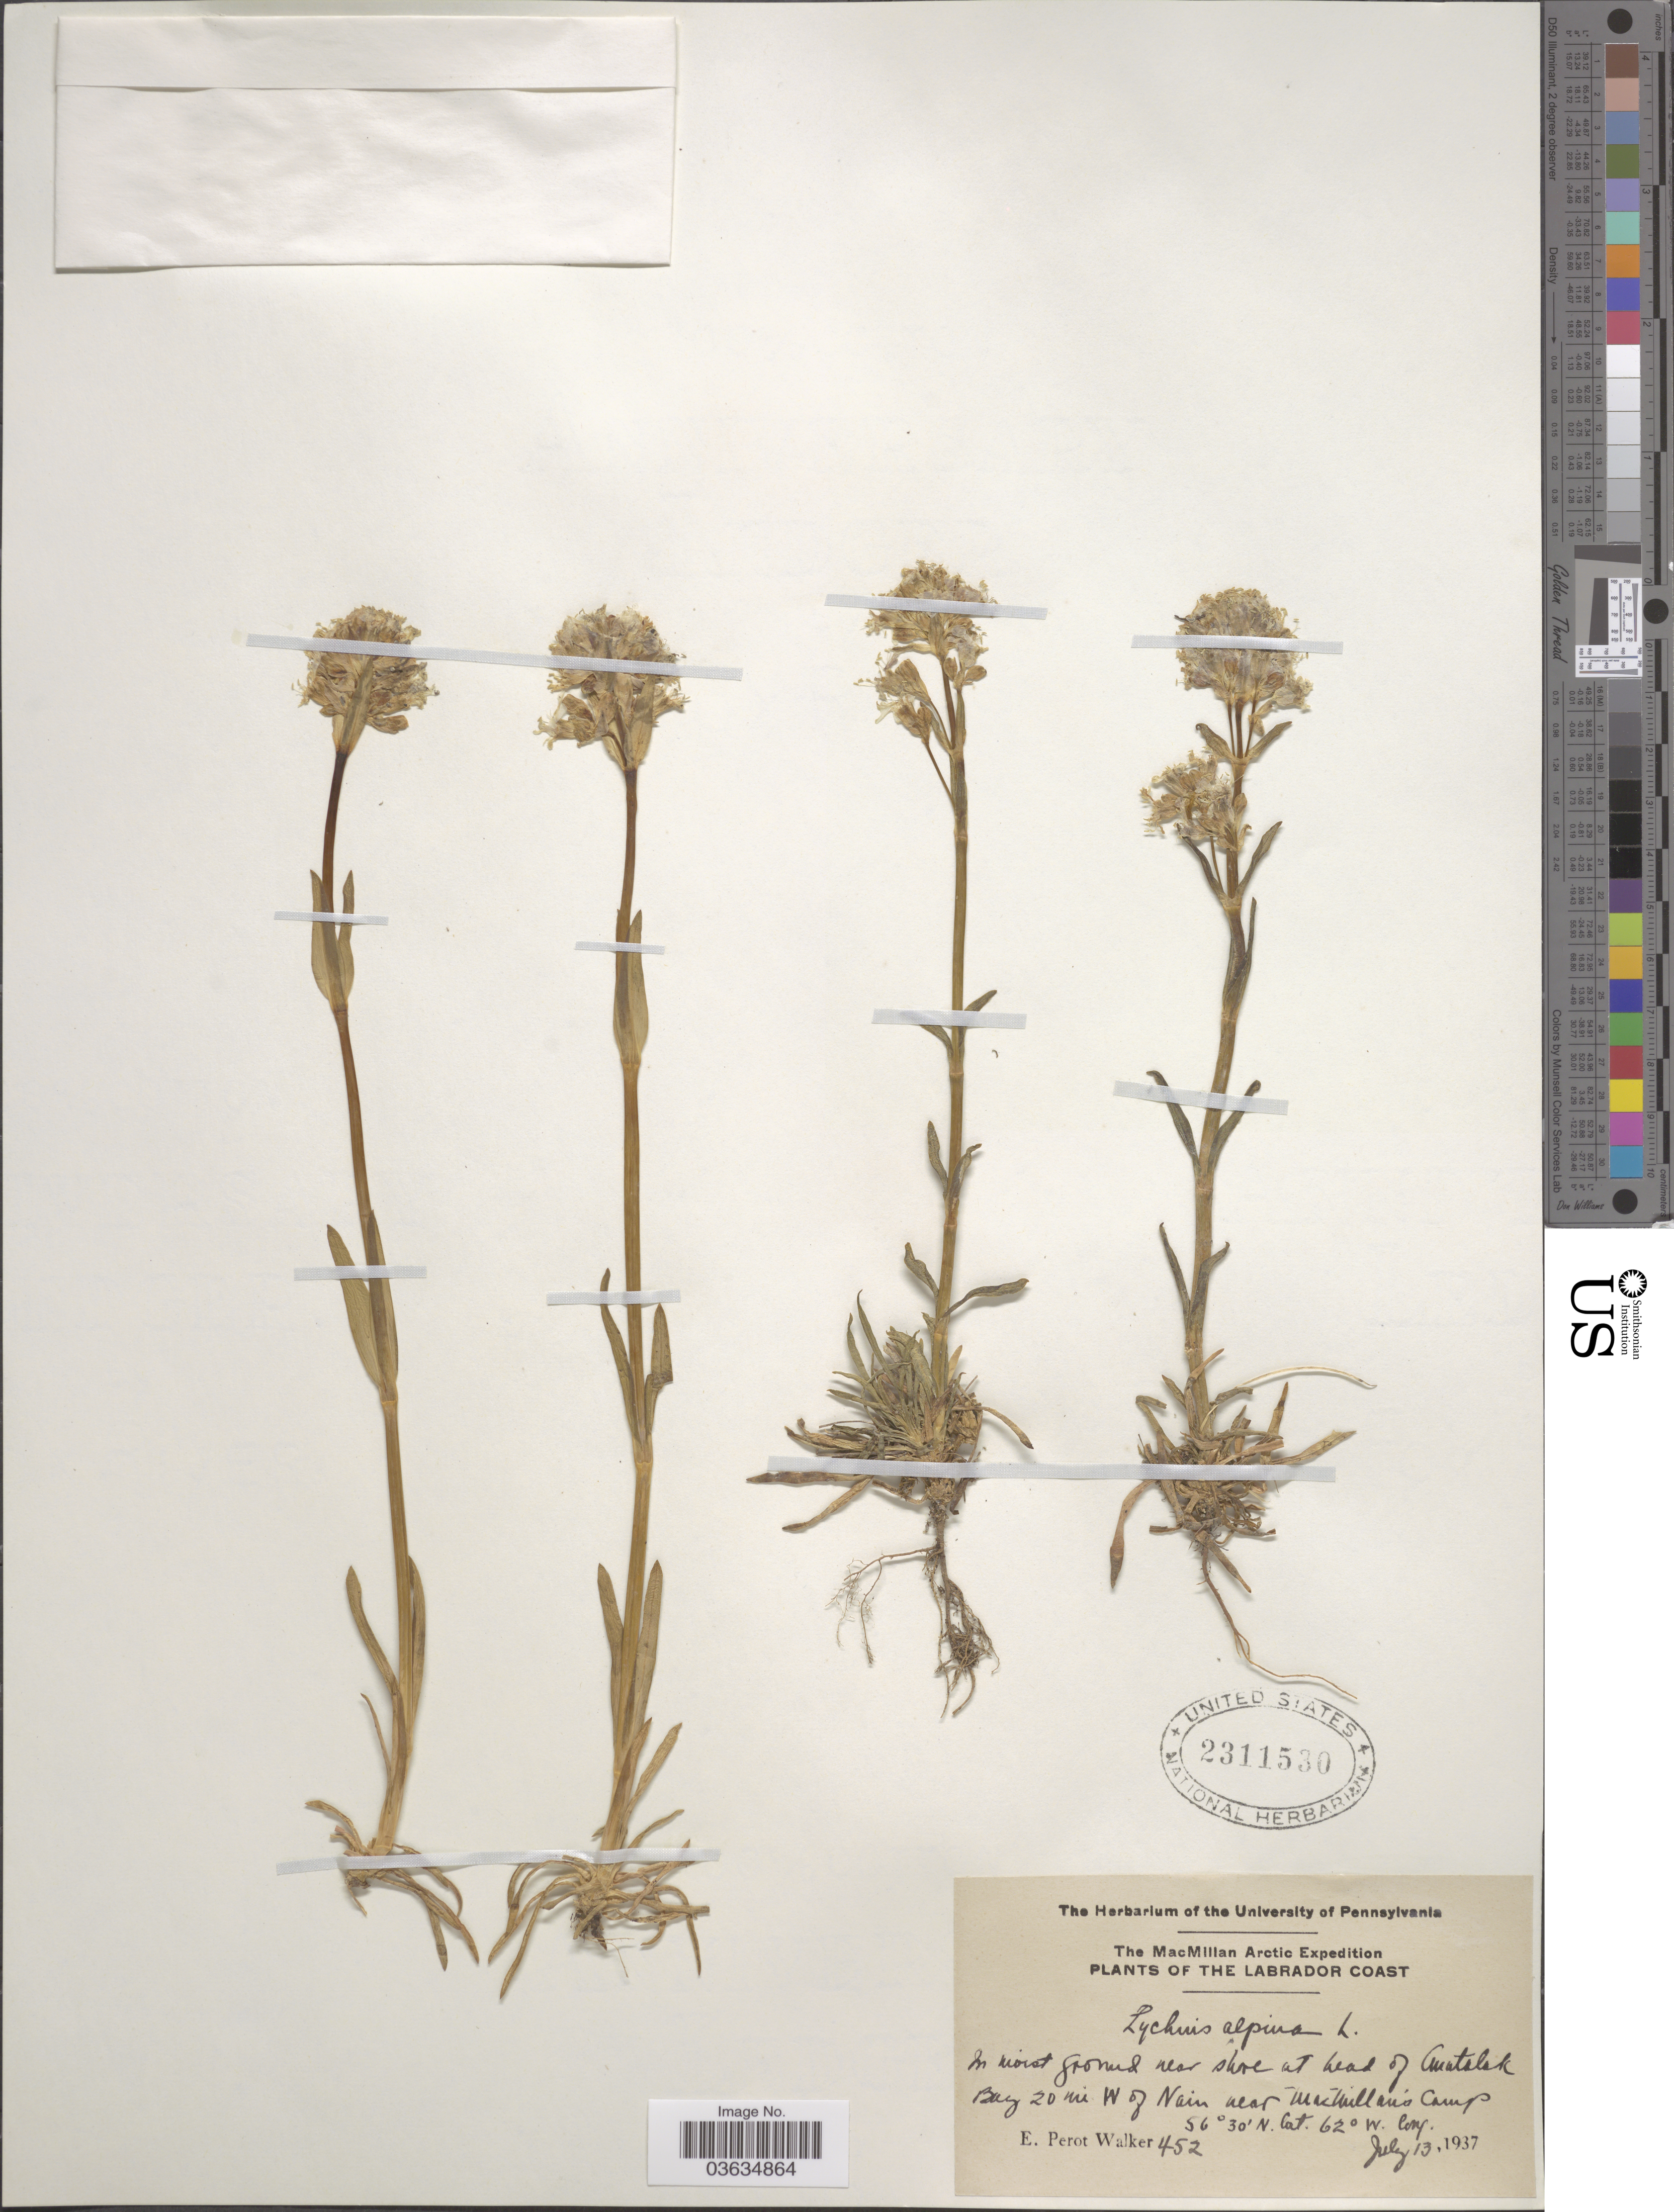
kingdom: Plantae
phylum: Tracheophyta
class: Magnoliopsida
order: Caryophyllales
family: Caryophyllaceae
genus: Viscaria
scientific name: Viscaria alpina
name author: (L.) G. Don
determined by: Strong, Mark T., (BOT), Smithsonian Institution - National Museum of Natural History (UNITED STATES)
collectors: E. Walker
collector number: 452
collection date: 1937-07-13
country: Canada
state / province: Newfoundland and Labrador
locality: The Labrador Coast. At head of Anatalak Bay 20 mi W of Nain near MacMillan's Camp.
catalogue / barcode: US 2311530